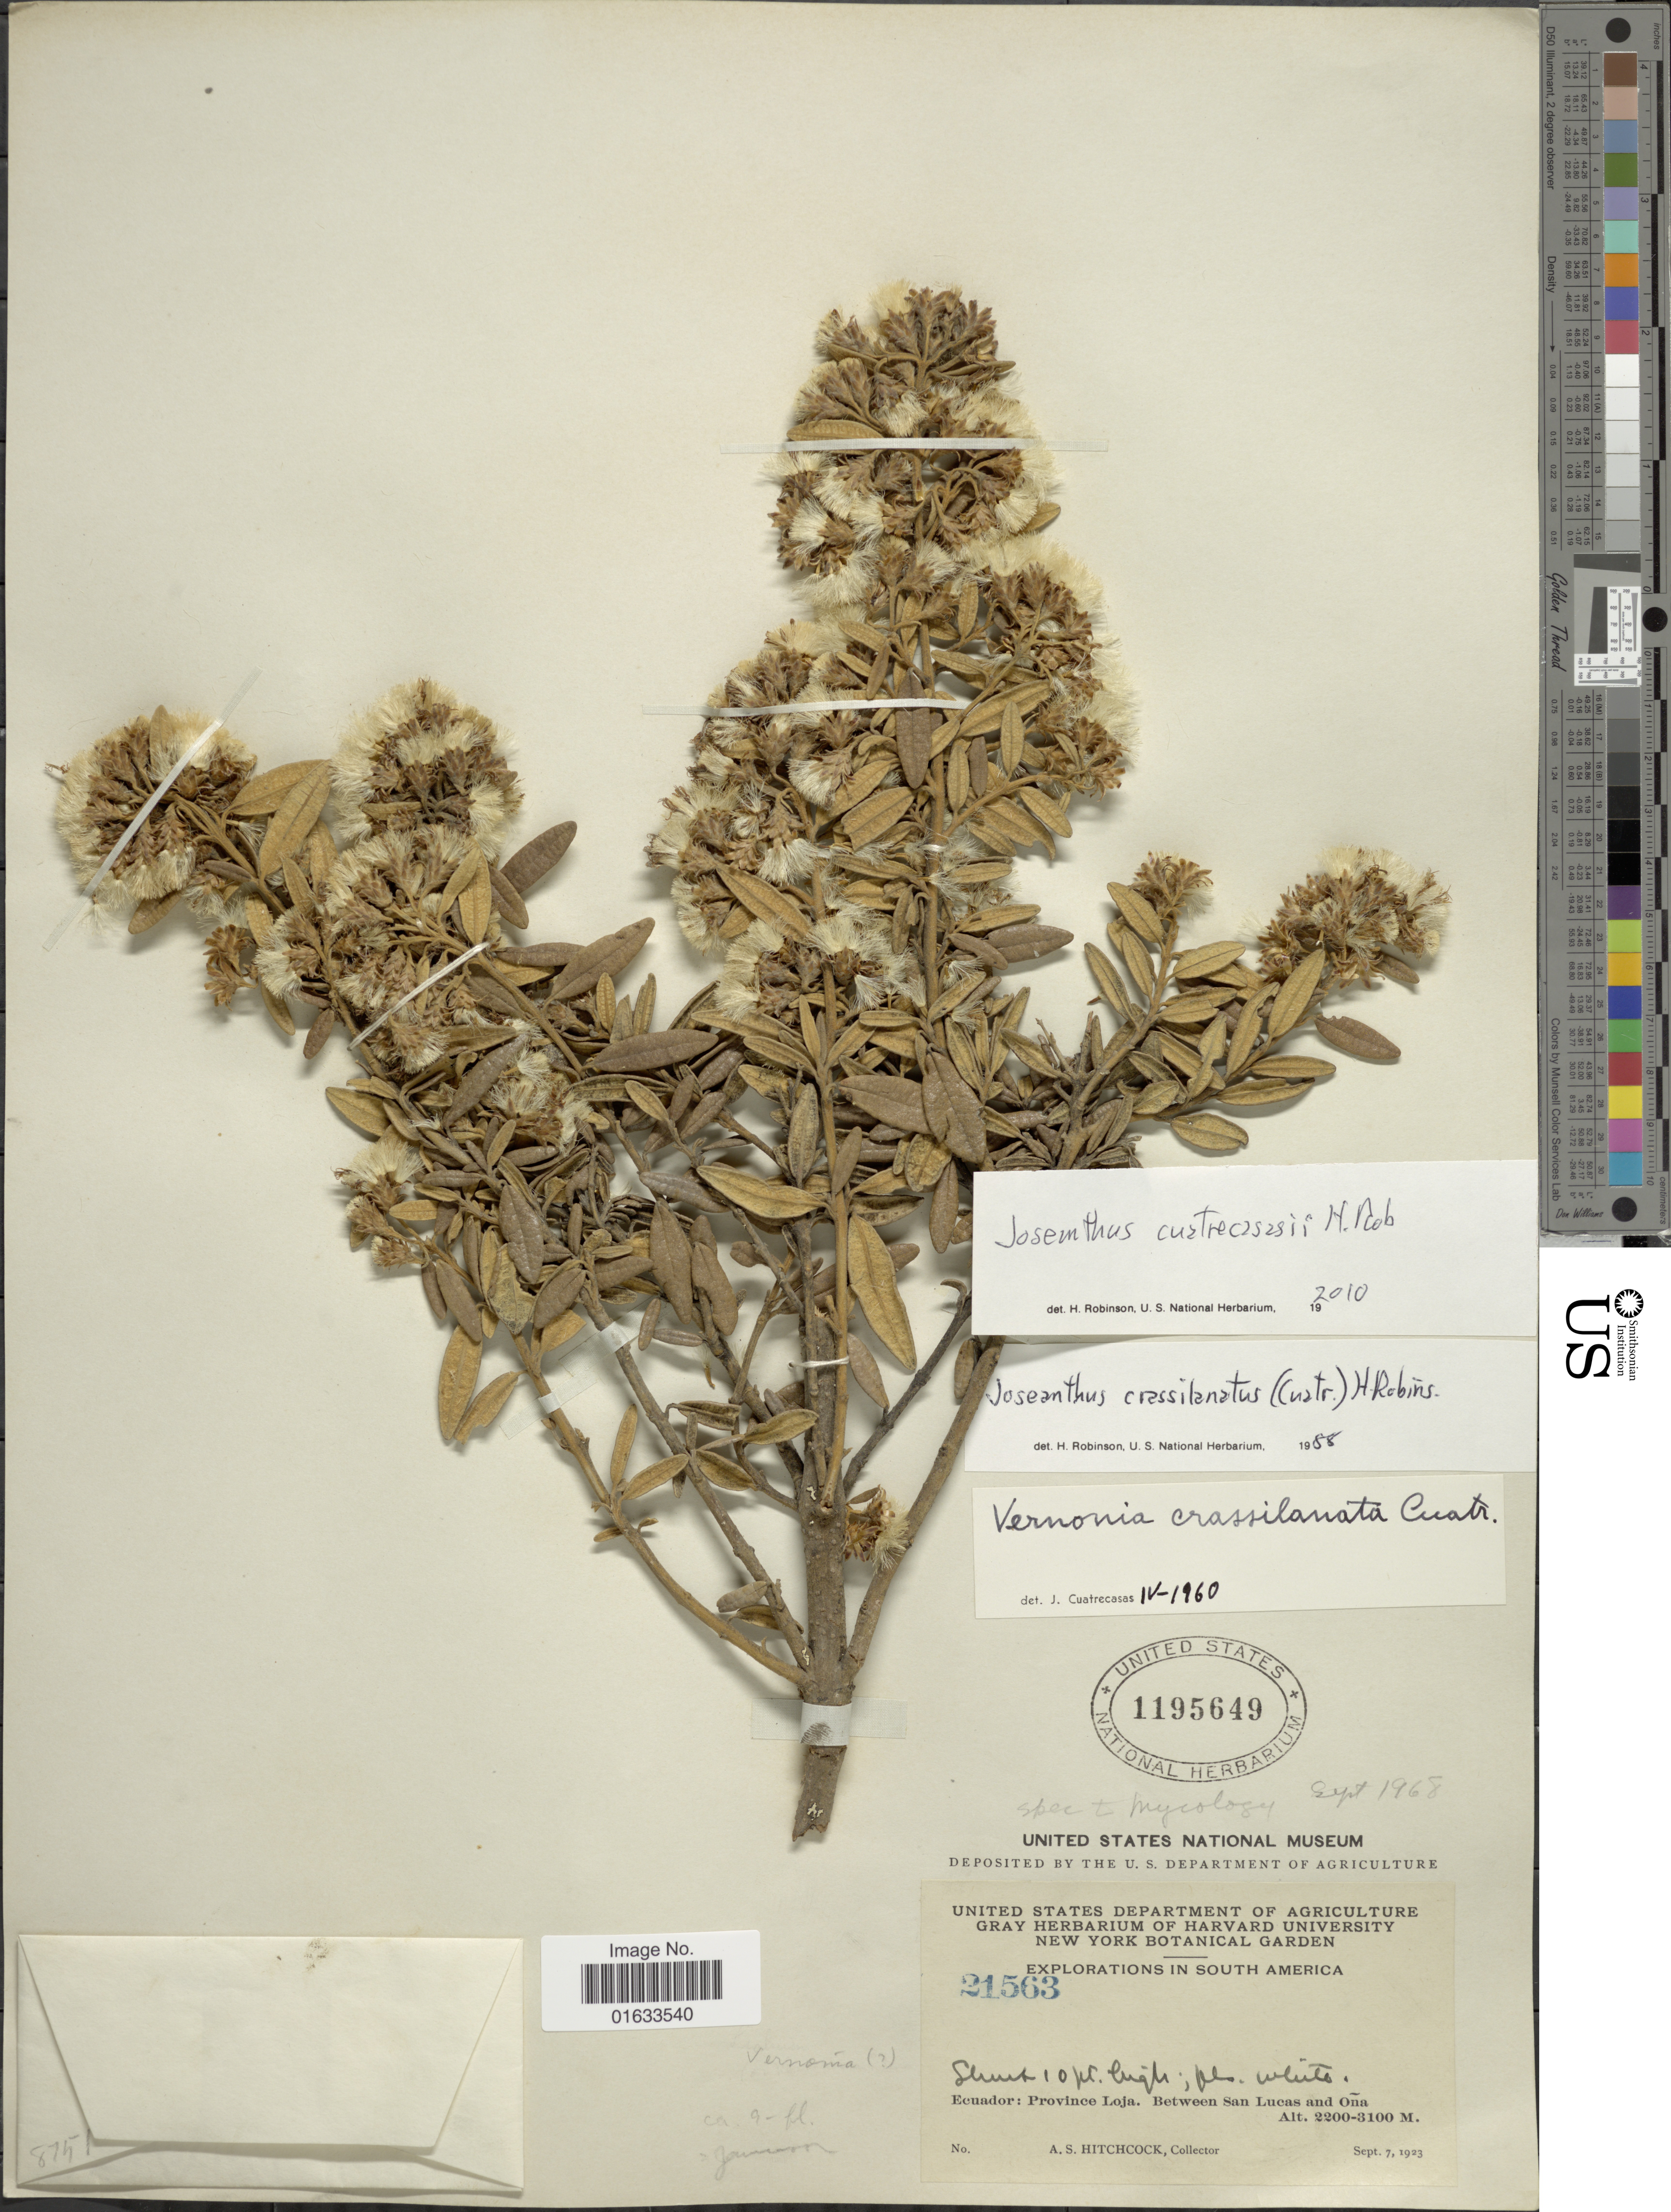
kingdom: Plantae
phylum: Tracheophyta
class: Magnoliopsida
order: Asterales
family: Asteraceae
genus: Joseanthus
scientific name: Joseanthus cuatrecasasii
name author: H. Rob.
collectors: A. S. Hitchcock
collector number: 21563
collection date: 1923-09-07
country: Ecuador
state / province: Loja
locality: Ecuador: Province Loja. Between San Lucas and Oña.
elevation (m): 2200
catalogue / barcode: US 1195649